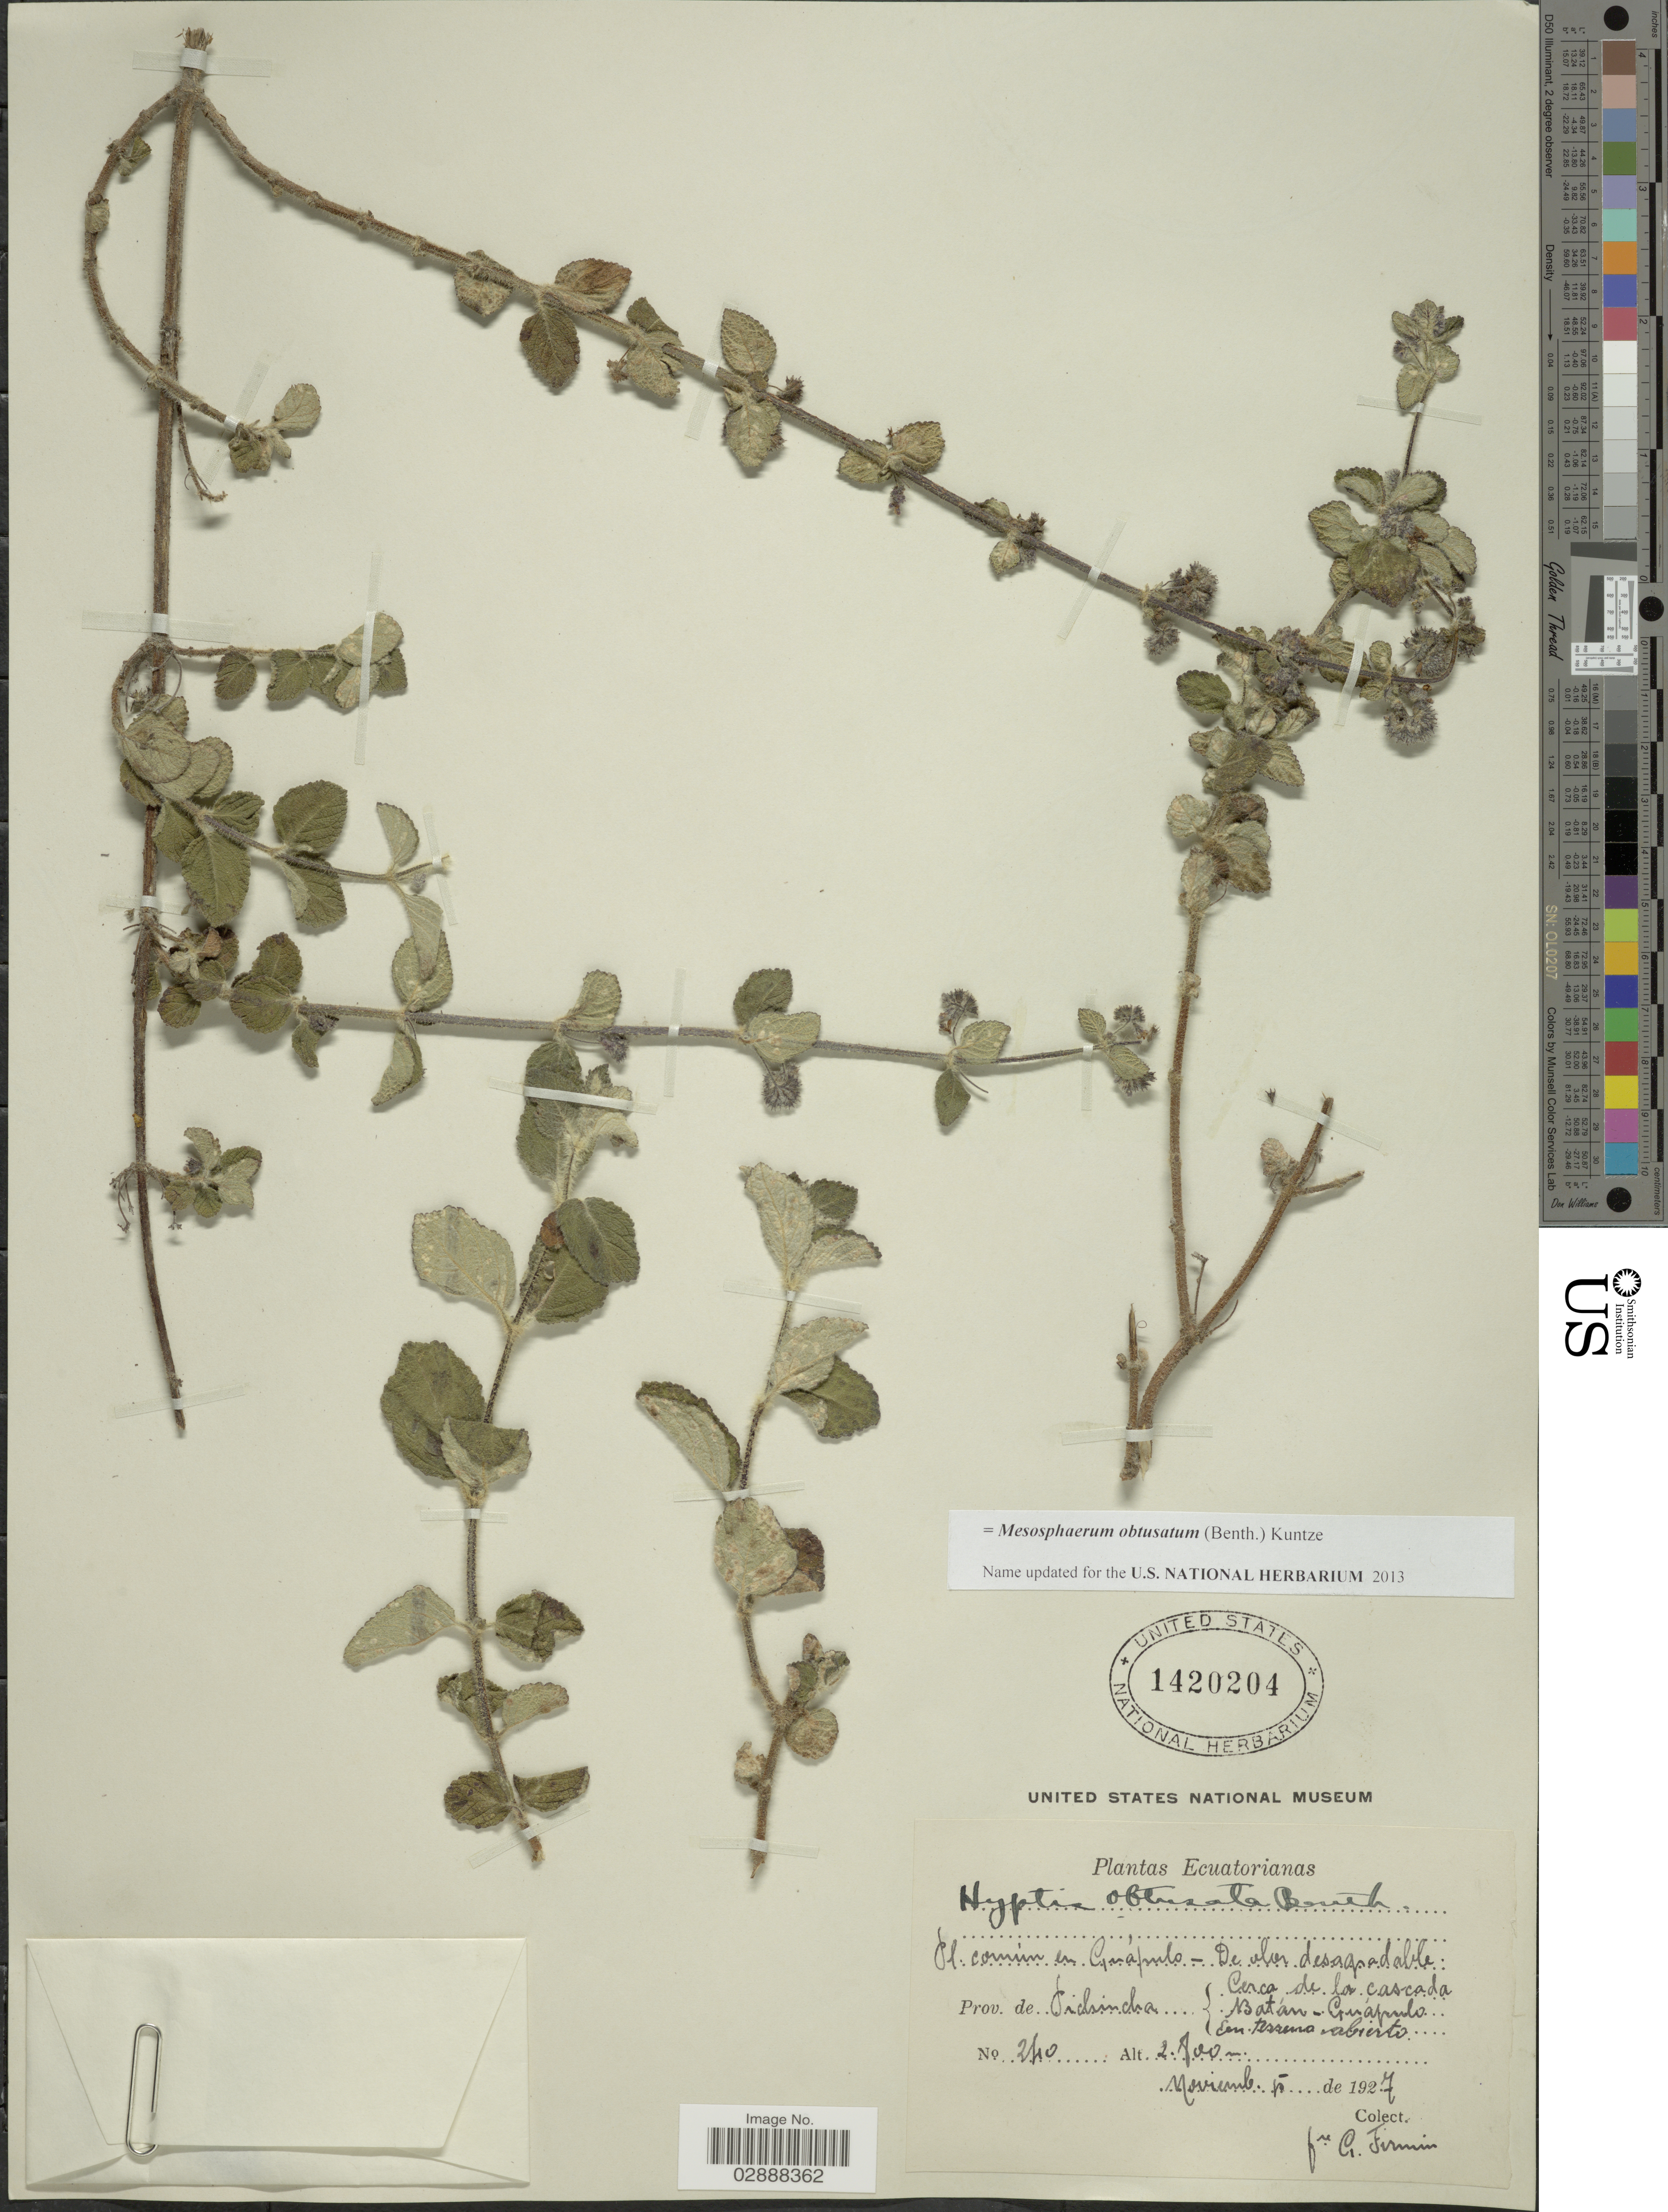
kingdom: Plantae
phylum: Tracheophyta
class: Magnoliopsida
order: Lamiales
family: Lamiaceae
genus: Mesosphaerum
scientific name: Mesosphaerum obtusatum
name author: (Benth.) Kuntze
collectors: F. Firmin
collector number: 240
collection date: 1927-11-05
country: Ecuador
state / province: Pichincha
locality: Cerca de la cascada Batán-Guápulo.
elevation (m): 2800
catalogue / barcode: US 1420204